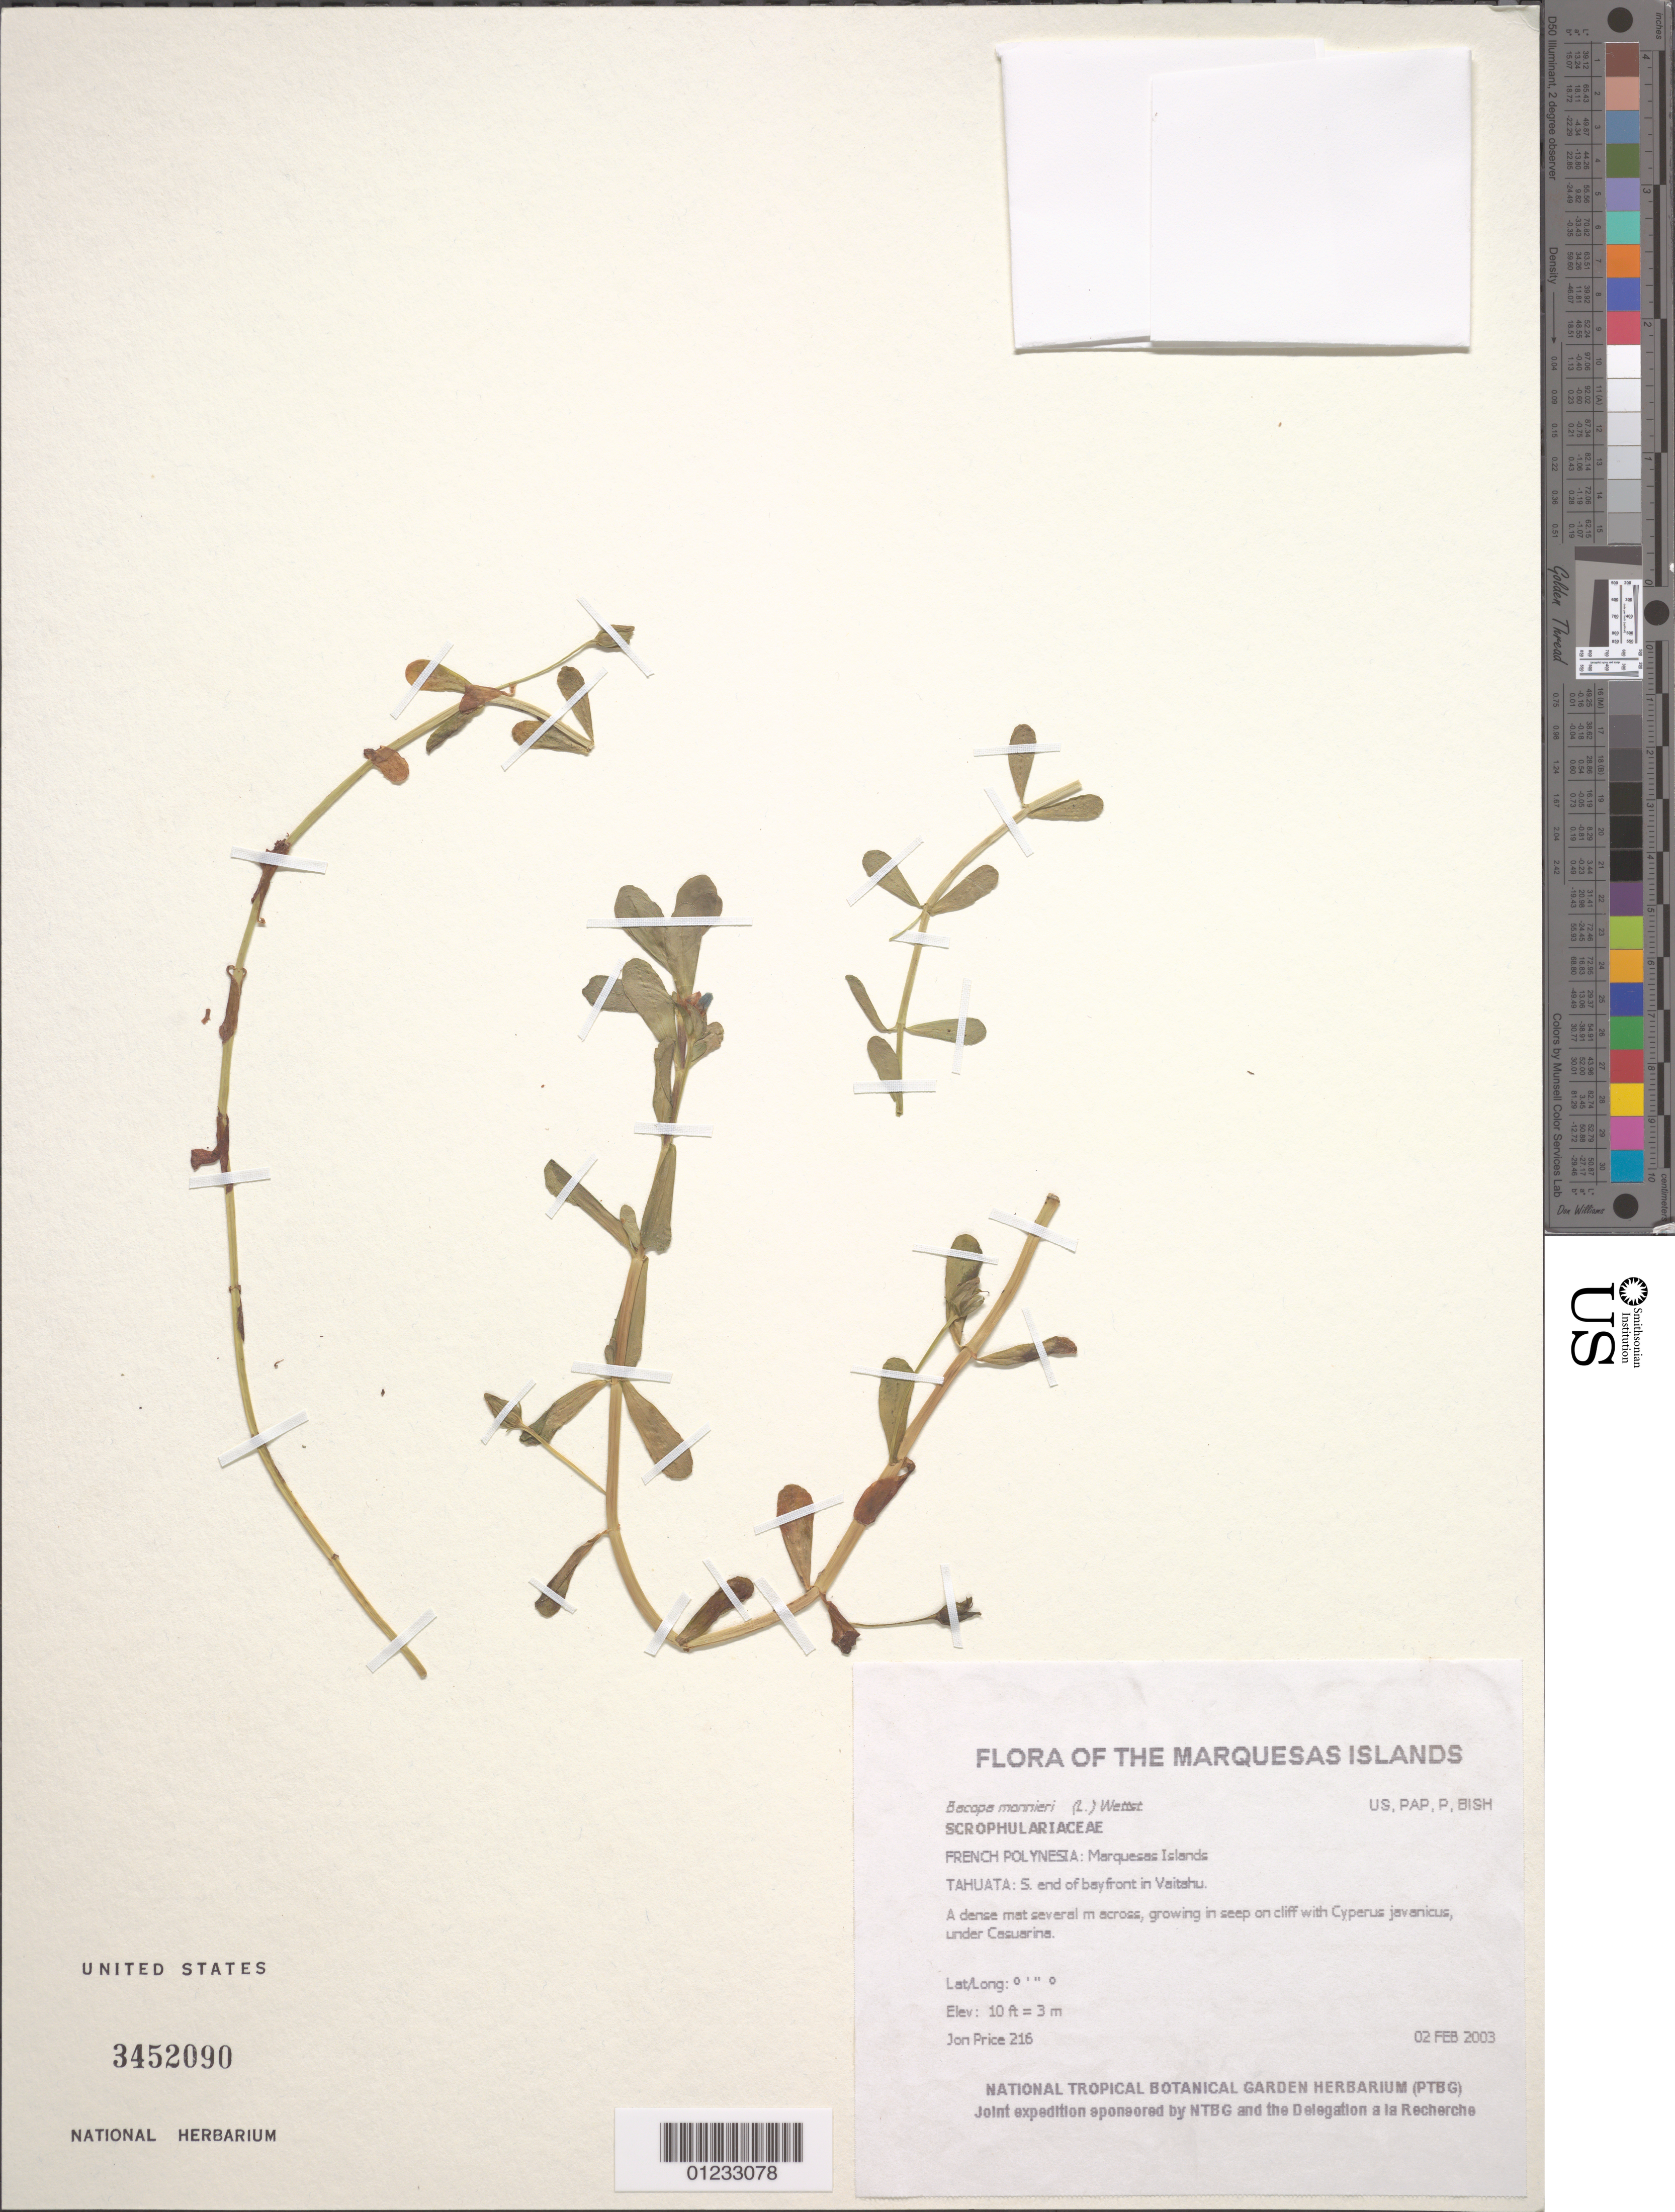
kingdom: Plantae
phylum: Tracheophyta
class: Magnoliopsida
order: Lamiales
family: Plantaginaceae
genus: Bacopa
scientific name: Bacopa monnieri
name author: (L.) Wettst.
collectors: J. Price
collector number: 216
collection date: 2003-02-02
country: French Polynesia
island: Tahuata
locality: Vaitahu Valley: S. end of bayfront in Vaitahu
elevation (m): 3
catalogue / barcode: US 3452090